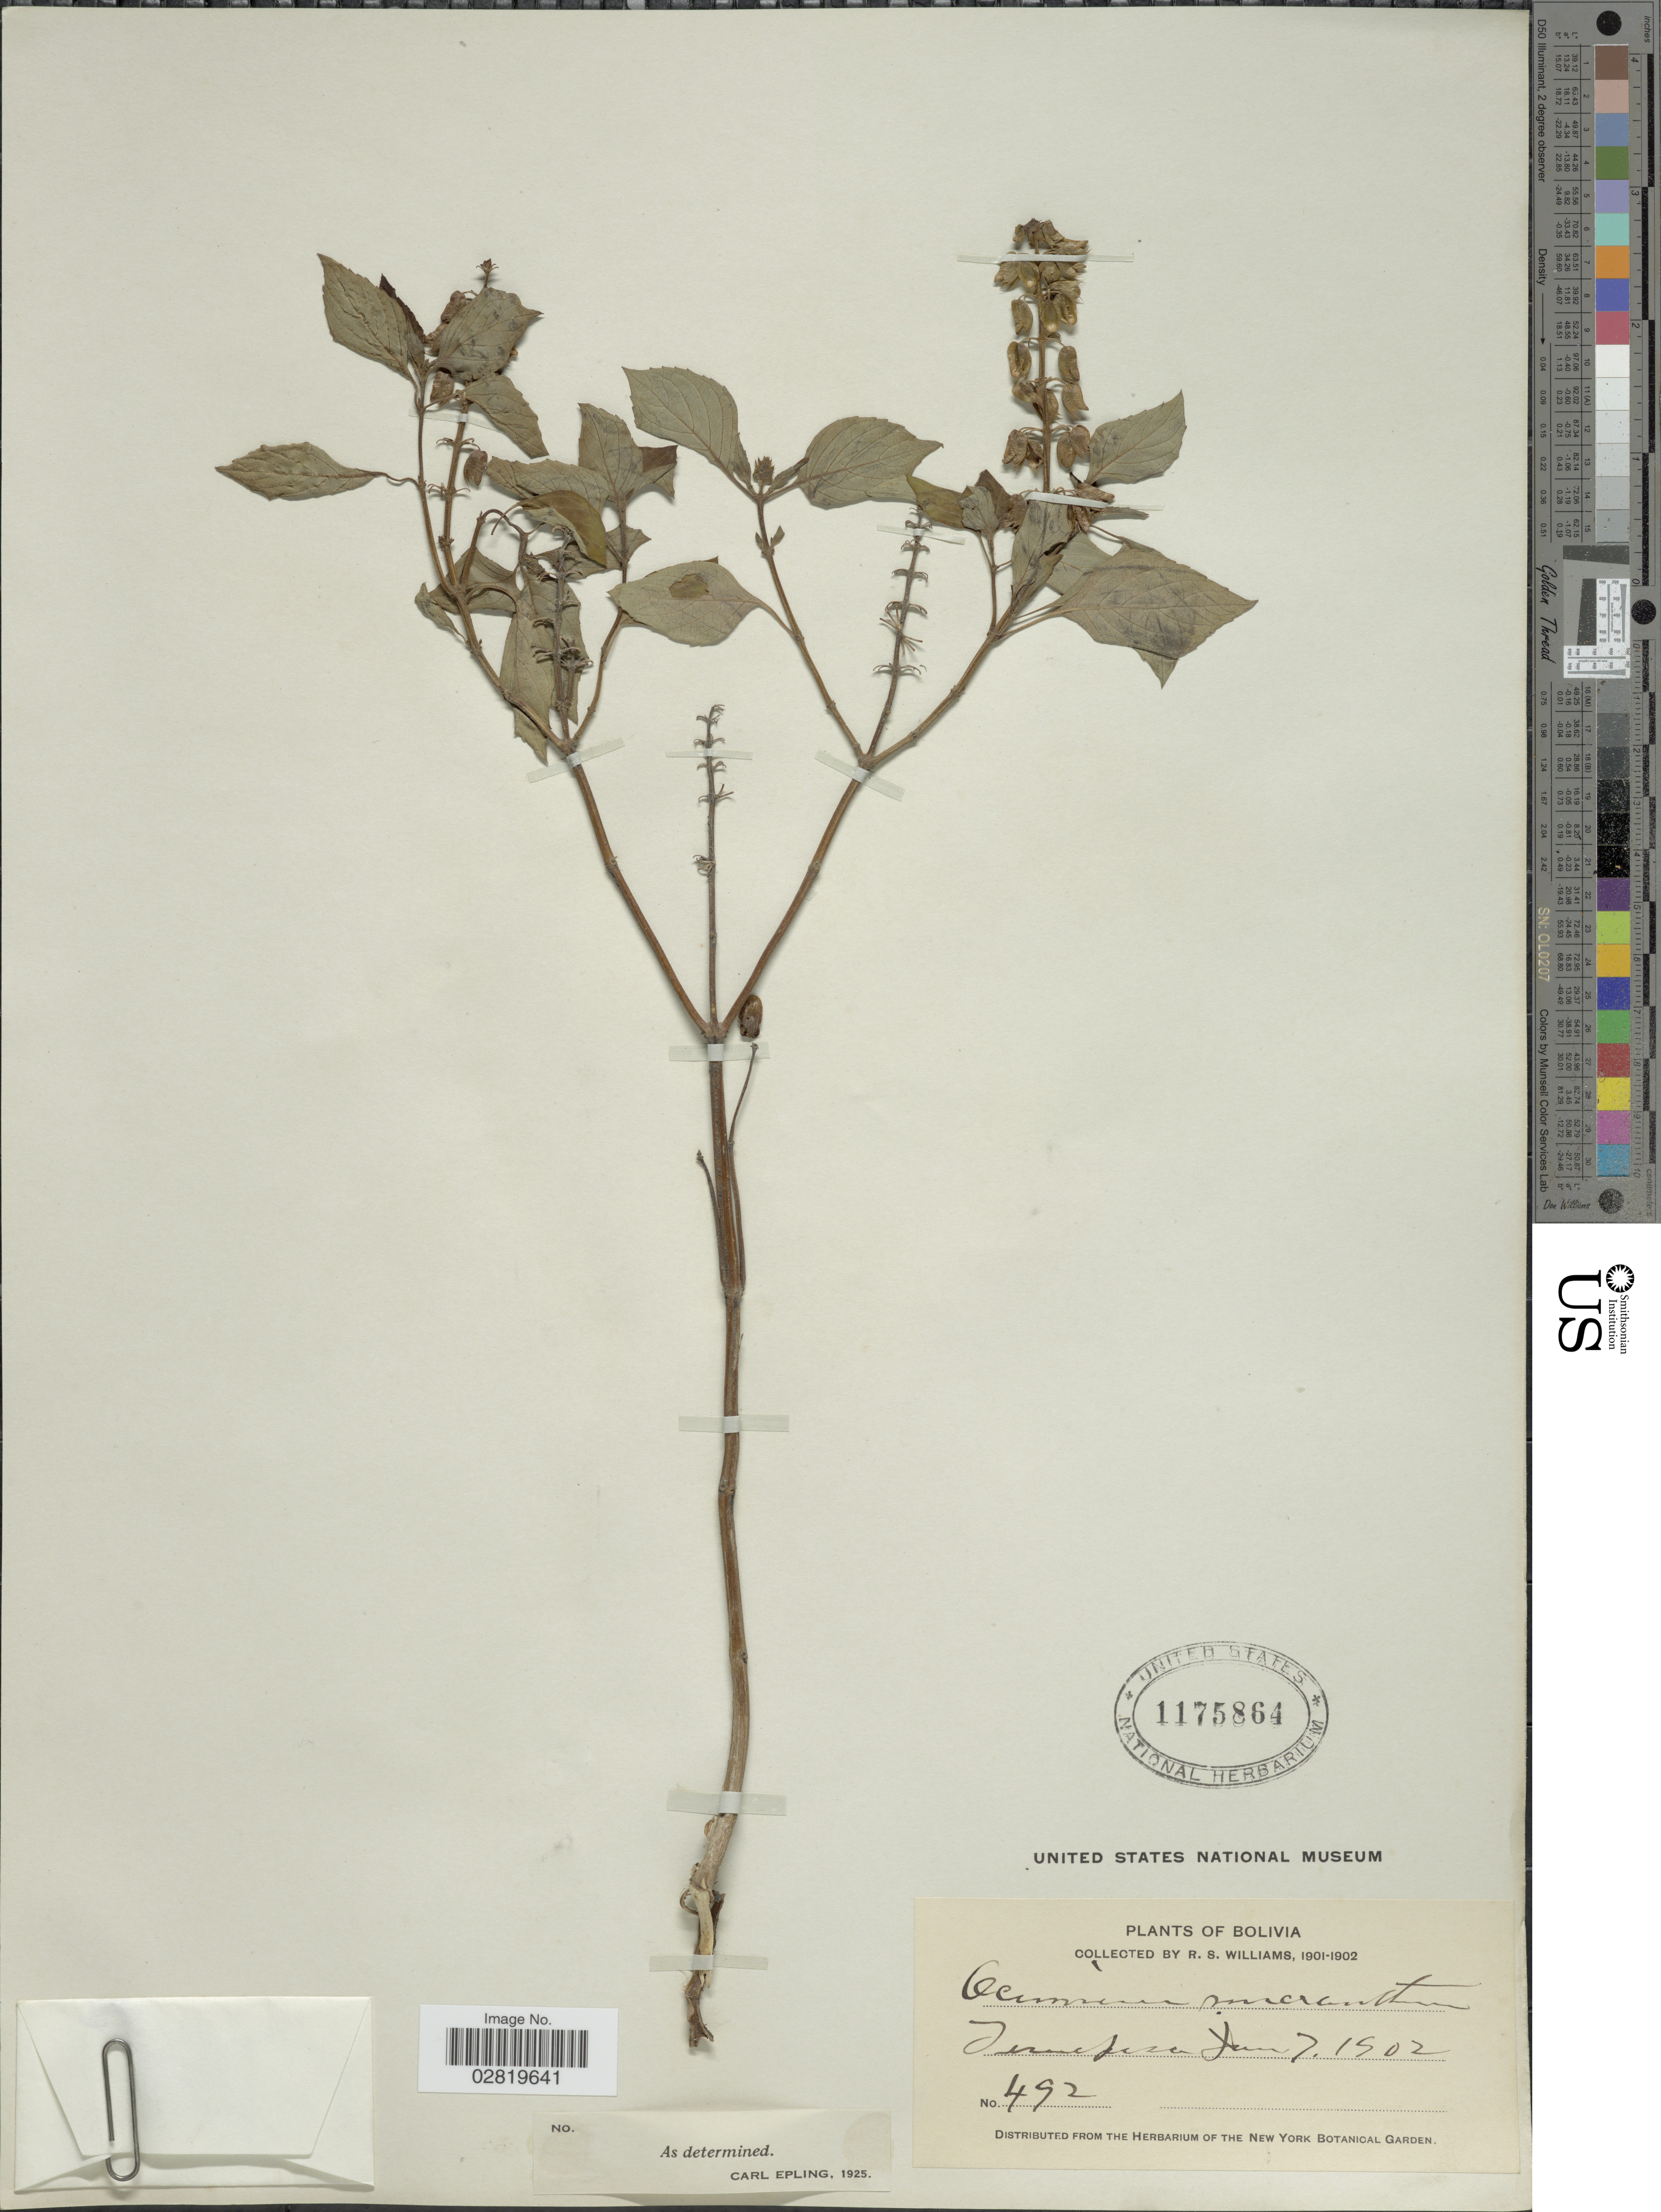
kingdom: Plantae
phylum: Tracheophyta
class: Magnoliopsida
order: Lamiales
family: Lamiaceae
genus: Ocimum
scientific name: Ocimum micranthum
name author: Willd.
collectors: R. S. Williams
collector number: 492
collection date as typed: Jan. 7, 1902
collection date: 1902-01-07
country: Bolivia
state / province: La Paz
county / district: Iturralde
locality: Tumupasa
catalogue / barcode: US 1175864